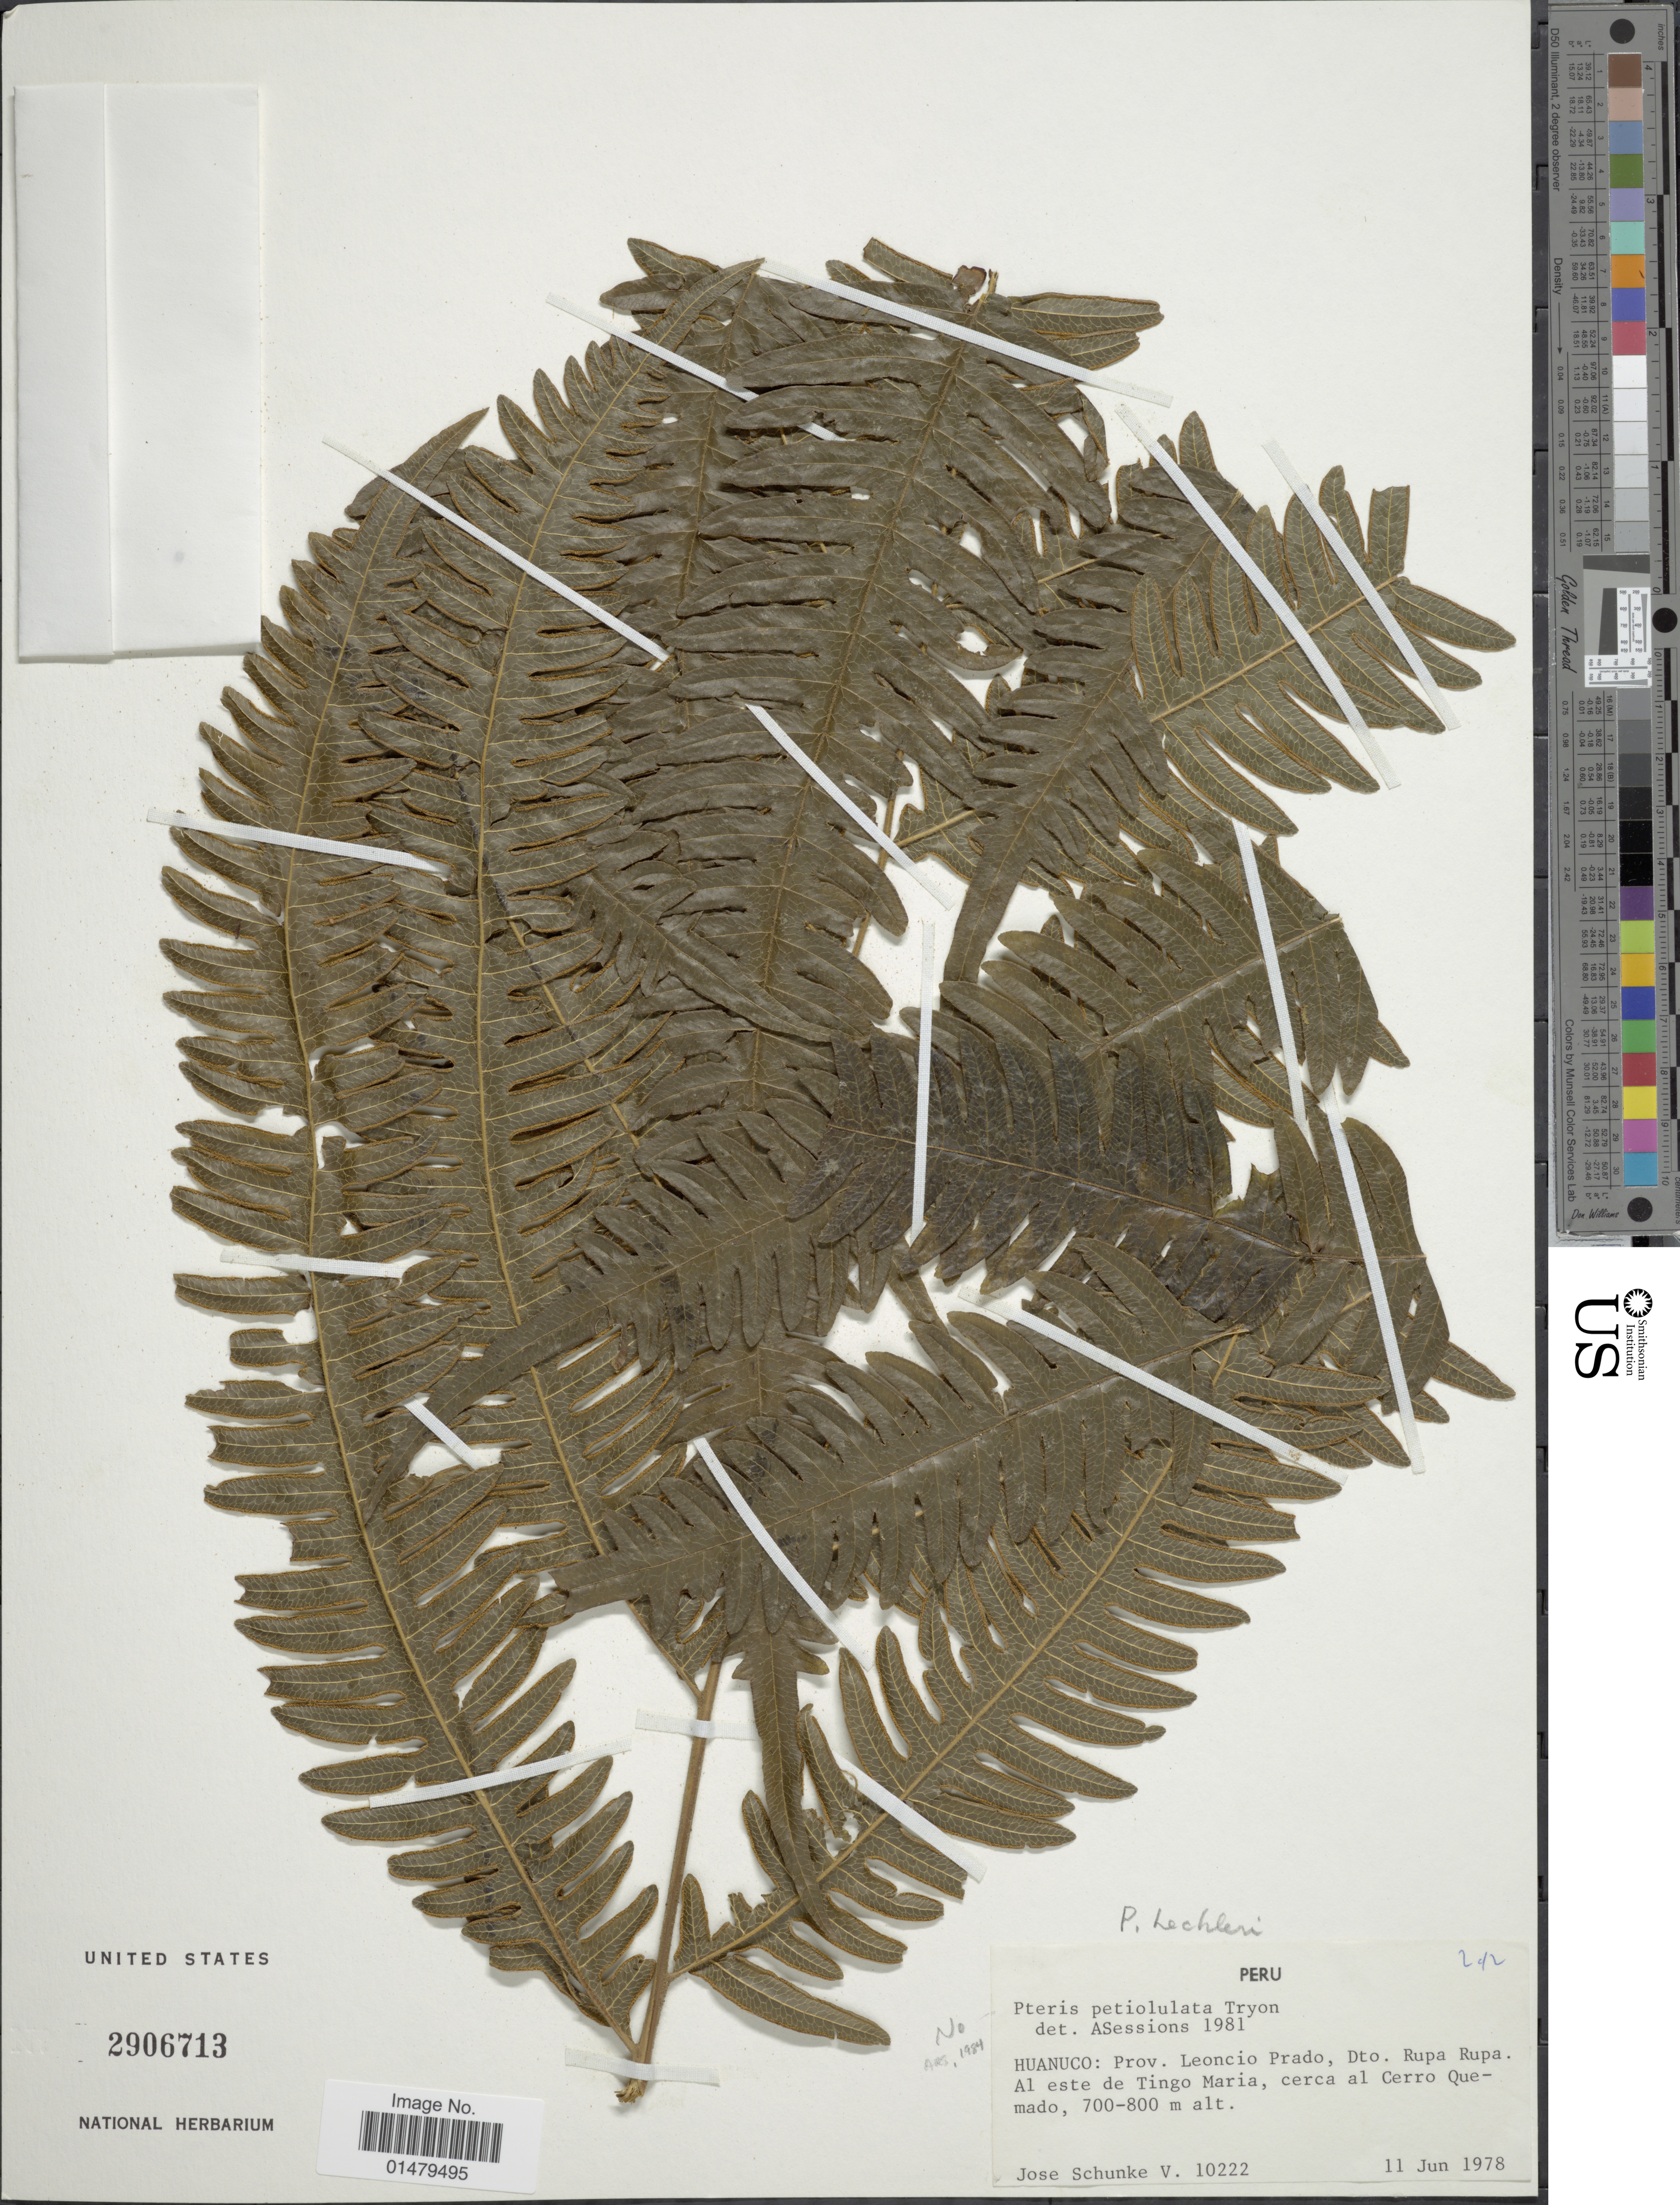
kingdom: Plantae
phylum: Tracheophyta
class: Polypodiopsida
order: Polypodiales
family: Pteridaceae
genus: Pteris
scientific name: Pteris lechleri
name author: Mett.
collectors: J. Schunke Vigo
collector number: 10222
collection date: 1978-06-11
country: Peru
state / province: Huánuco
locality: Prov. Leoncio Prado, Dto. Rupa Rupa. Al este de Tingo Maria, cerca al Cerro Quemado.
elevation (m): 700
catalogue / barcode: US 2906713